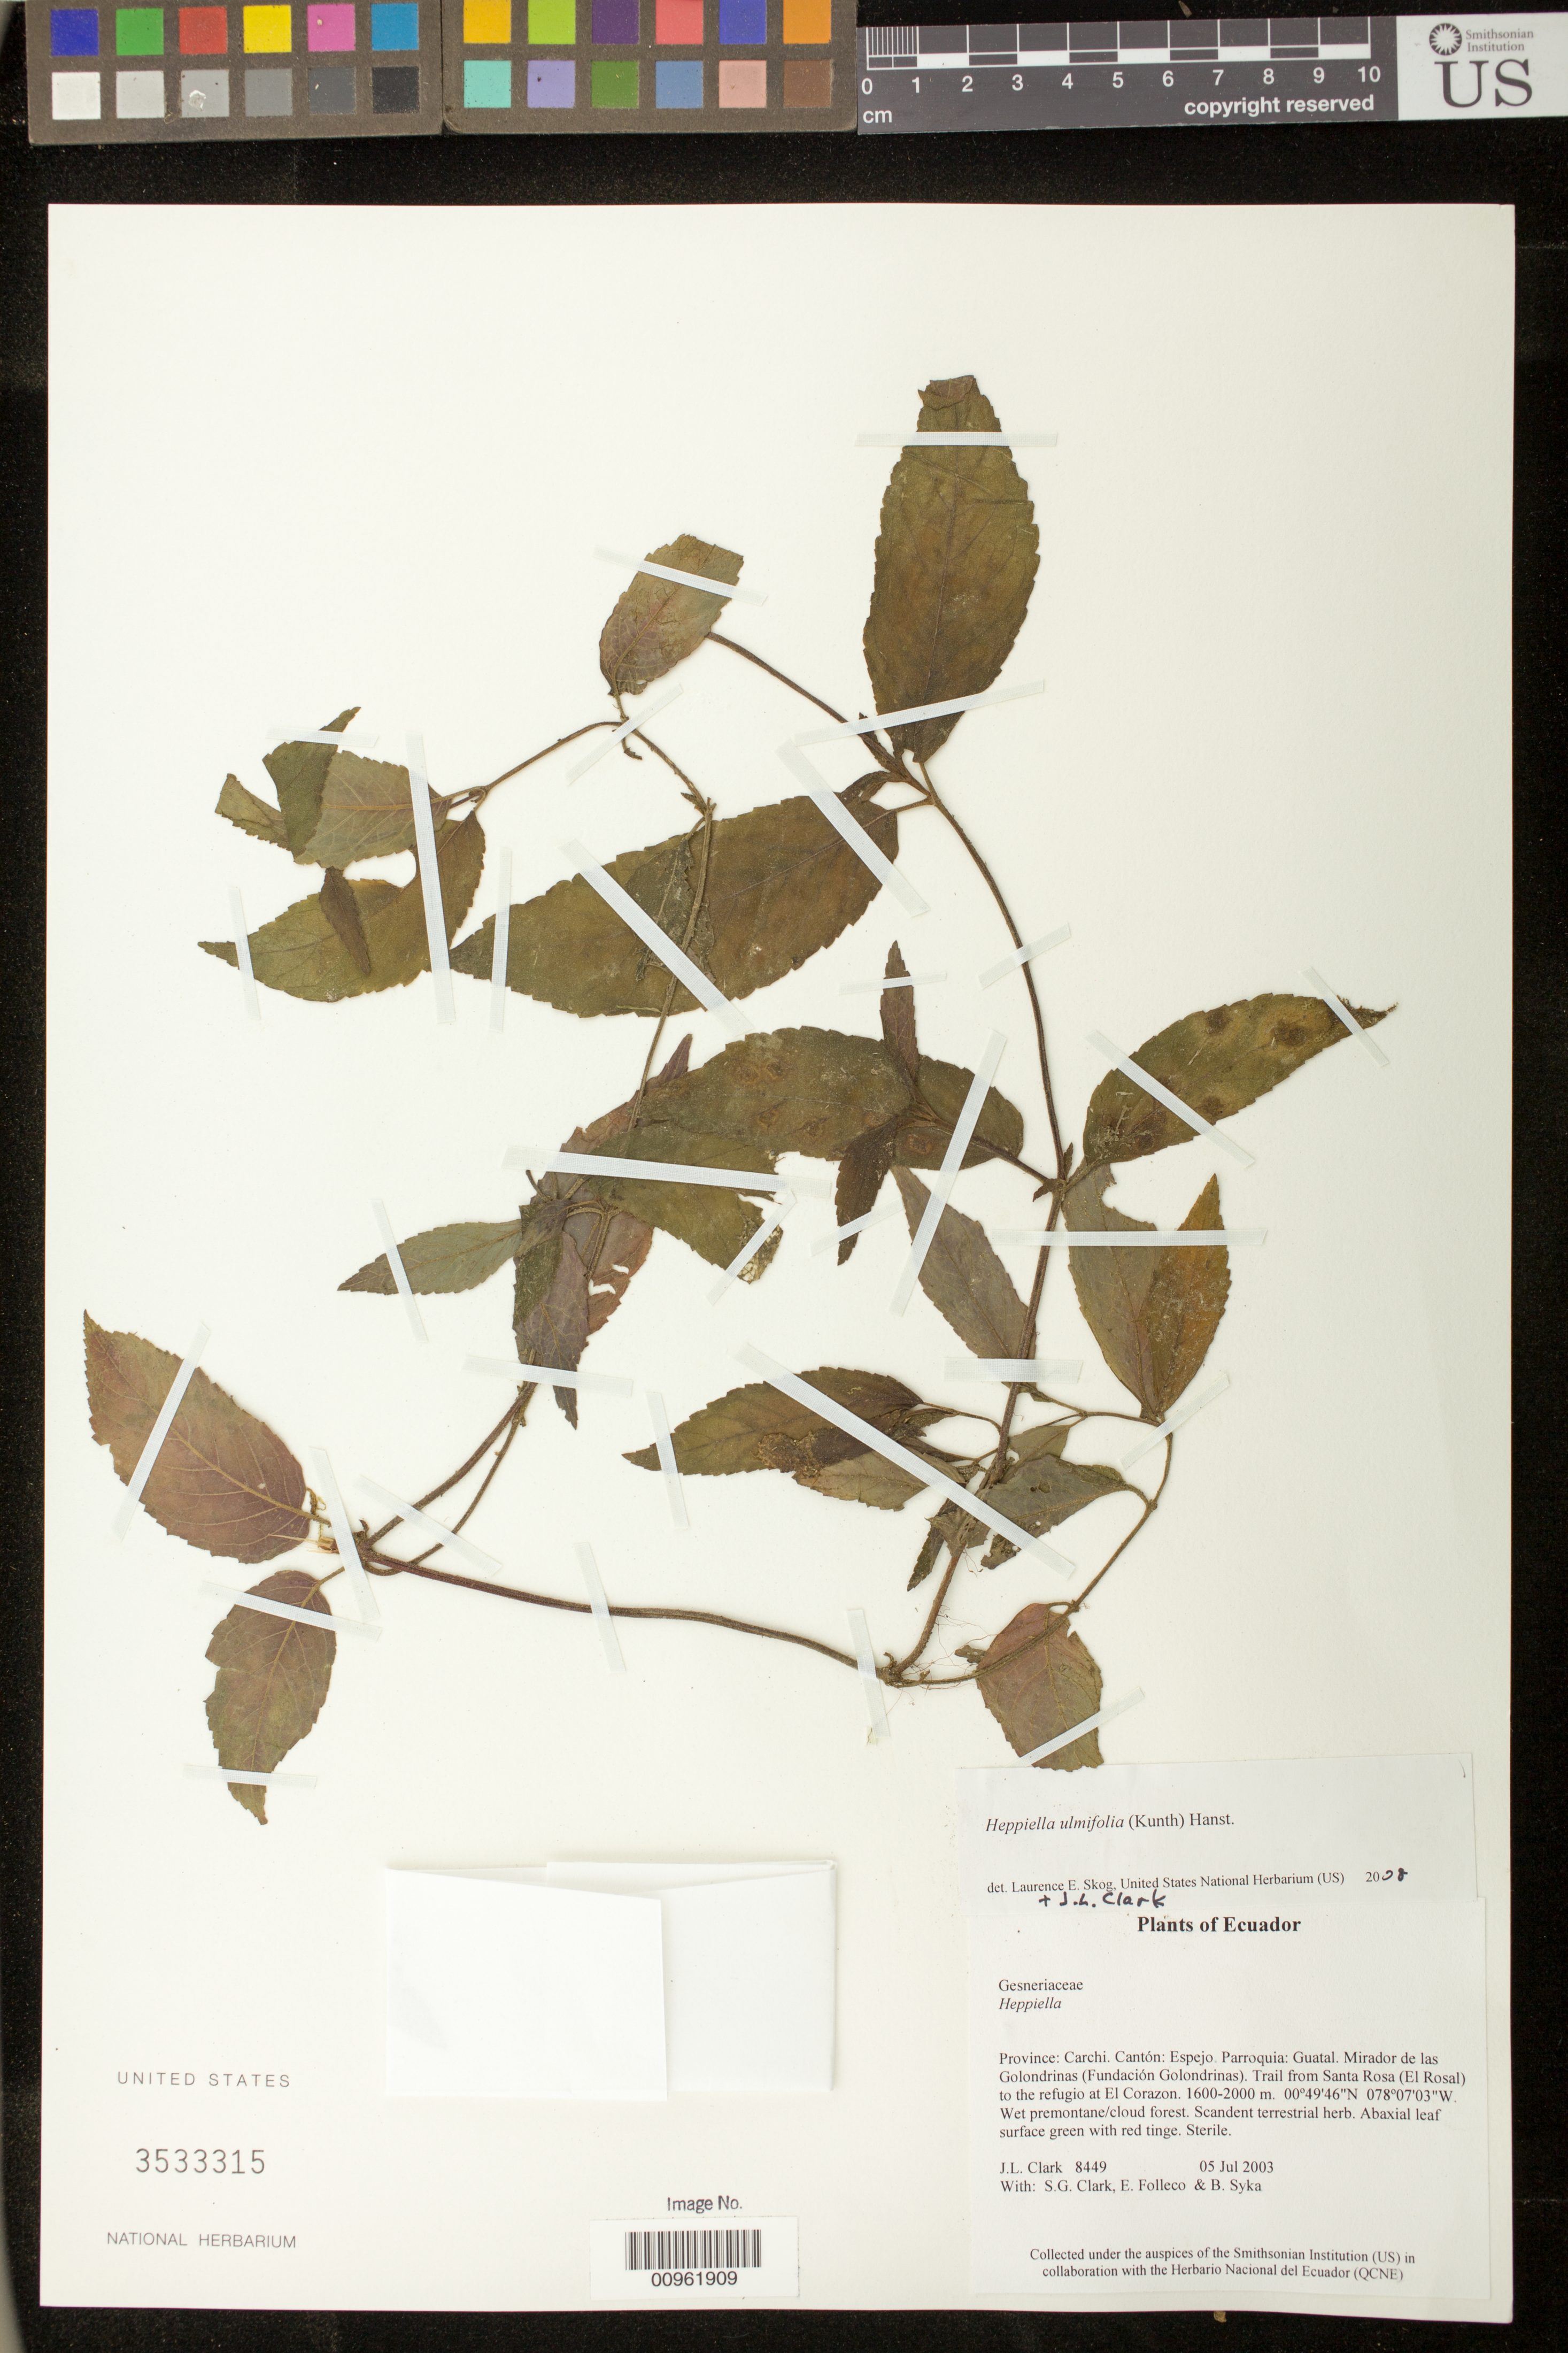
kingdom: Plantae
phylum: Tracheophyta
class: Magnoliopsida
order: Lamiales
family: Gesneriaceae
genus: Heppiella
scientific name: Heppiella ulmifolia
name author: (Kunth) Hanst.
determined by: Clark, J. L.; Skog, Laurence E.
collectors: J. L. Clark, S. G. Clark, E. Folleco & B. Syka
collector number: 8449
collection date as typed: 05 Jul 2003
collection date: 2003-07-05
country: Ecuador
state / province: Carchi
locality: Espejo. Parroquia: Guatal. Mirador de las Golondrinas (Fundación Golondrinas). Trail from Santa Rosa (El Rosal) to the refugio at El Corazon.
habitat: Wet premontane/cloud forest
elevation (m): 1600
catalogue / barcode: US 3533315